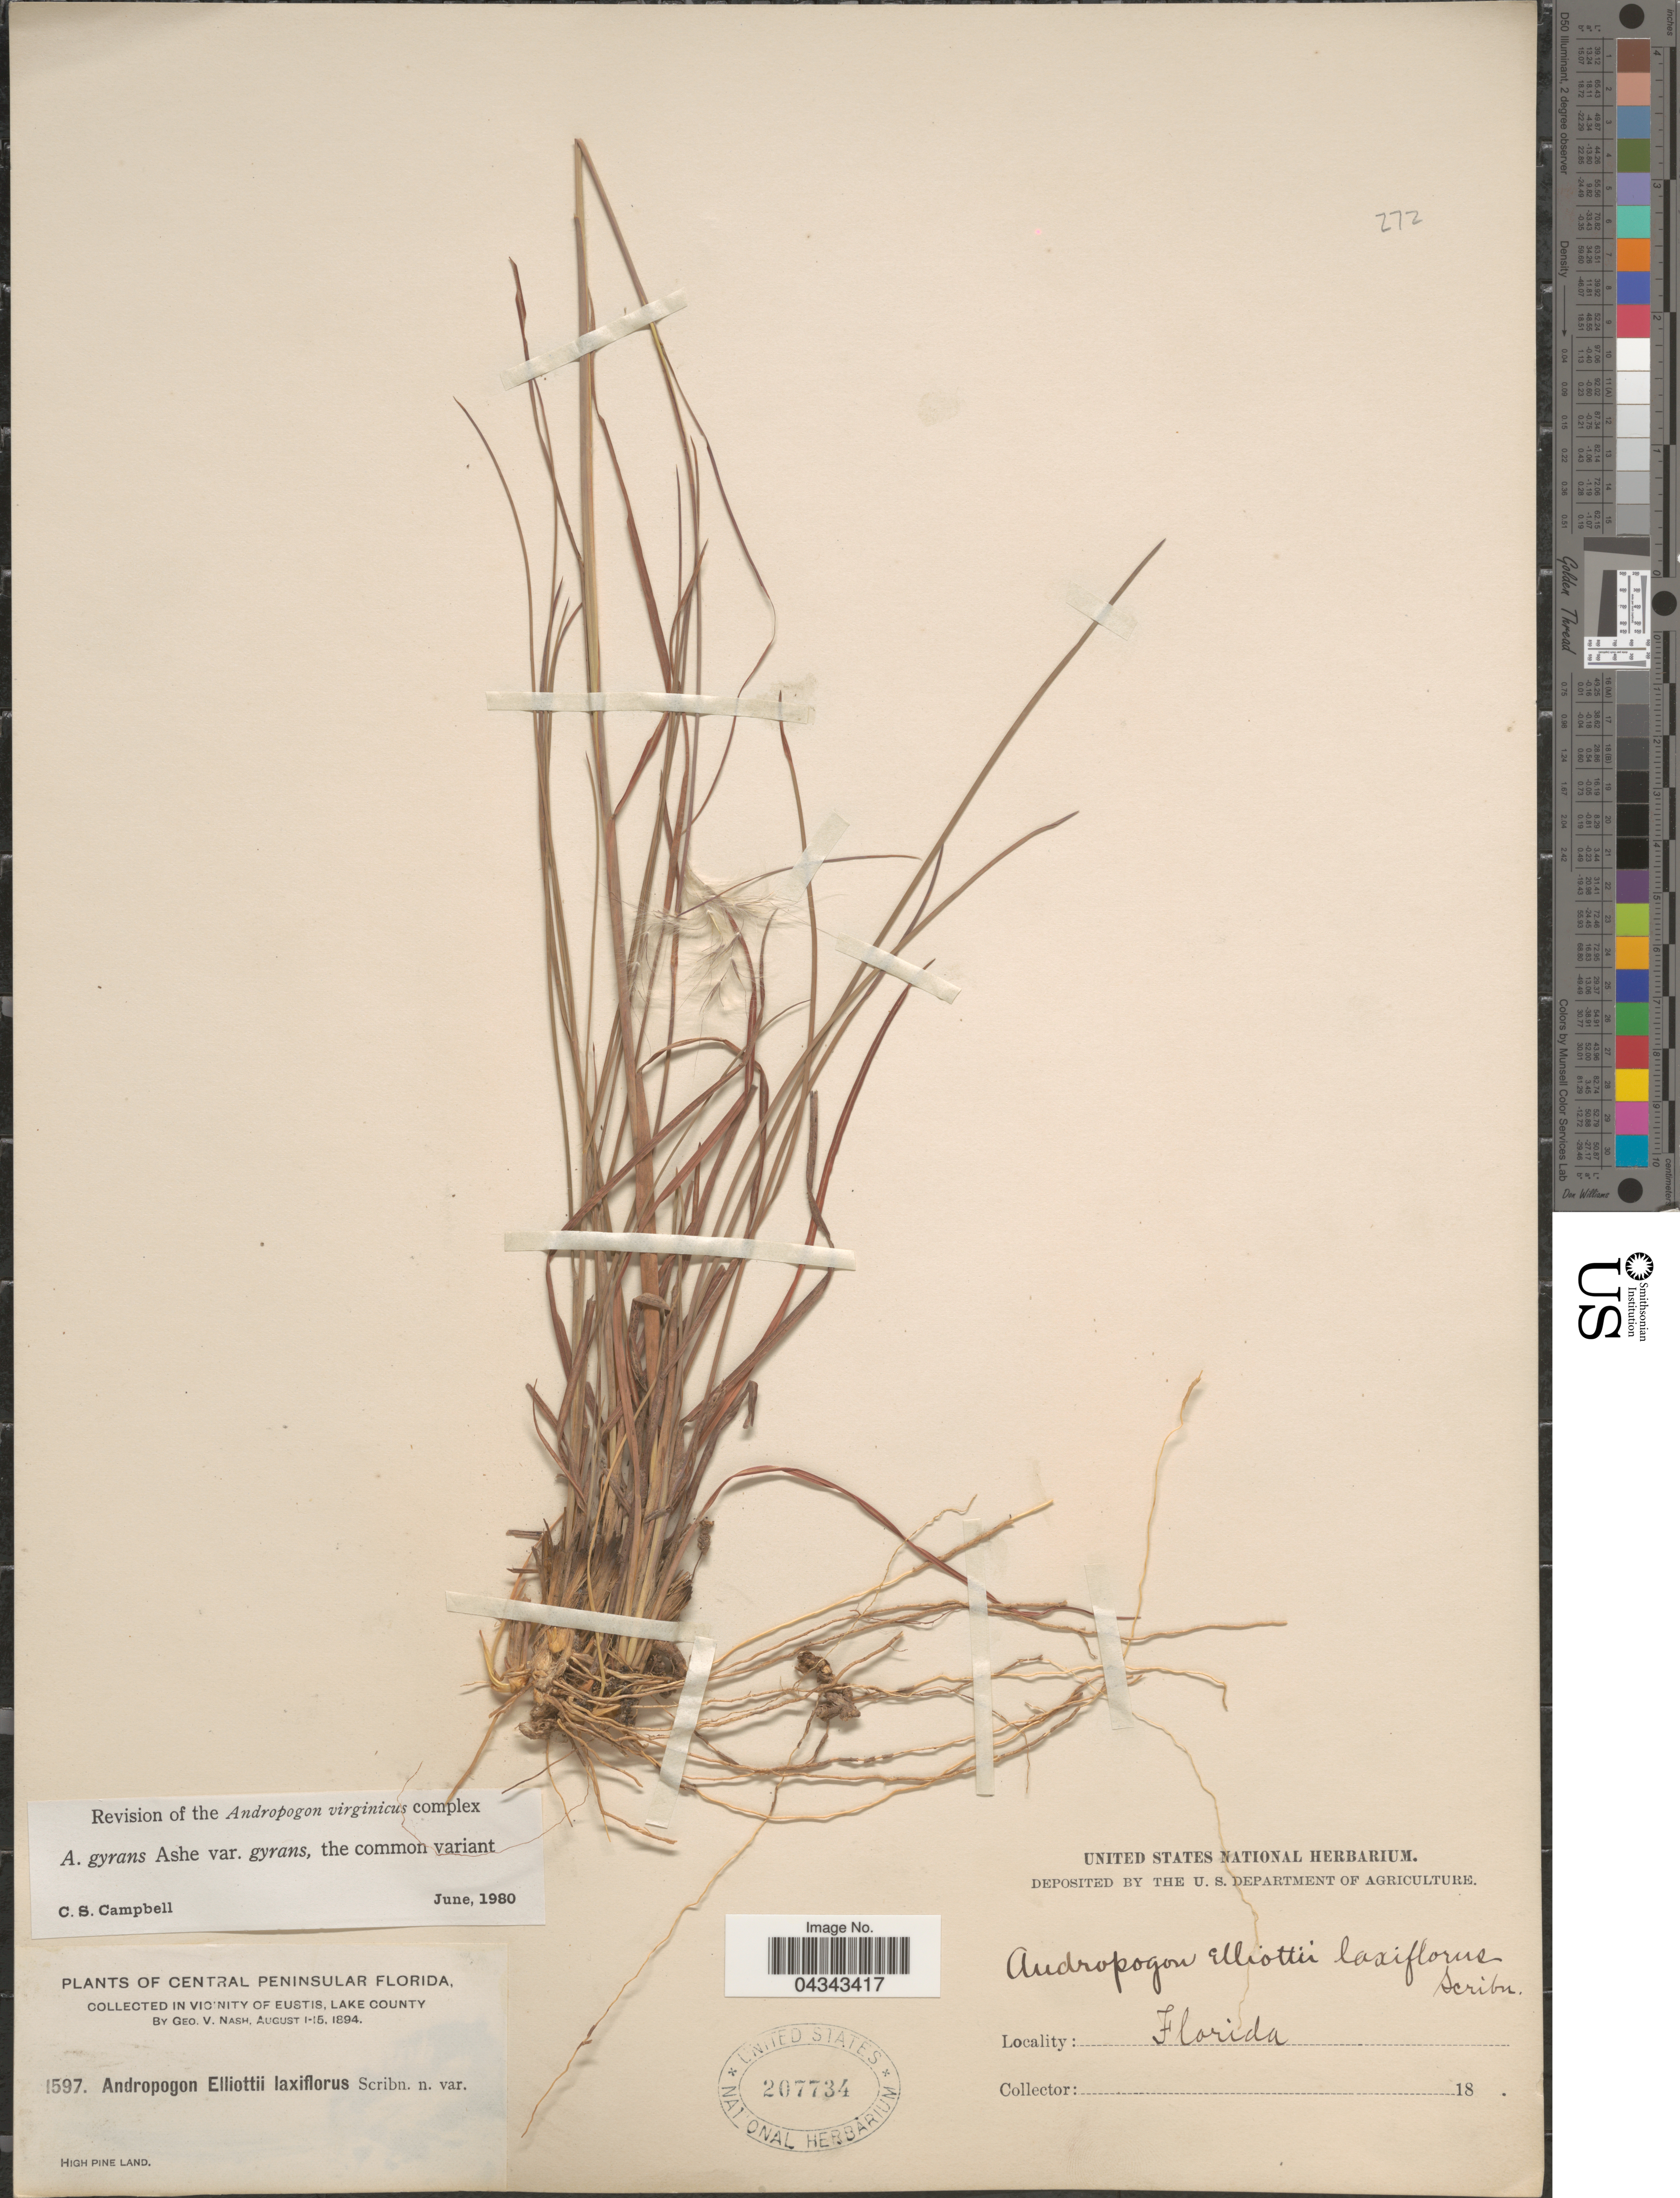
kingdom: Plantae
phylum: Tracheophyta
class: Liliopsida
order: Poales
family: Poaceae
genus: Andropogon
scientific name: Andropogon gyrans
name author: Ashe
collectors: G. V. Nash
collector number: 1597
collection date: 1894-08-01/1894-08-15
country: United States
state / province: Florida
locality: Central Peninsular Florida. In Vicinity of Eustis, Lake County. High Pine Land.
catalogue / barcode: US 207734